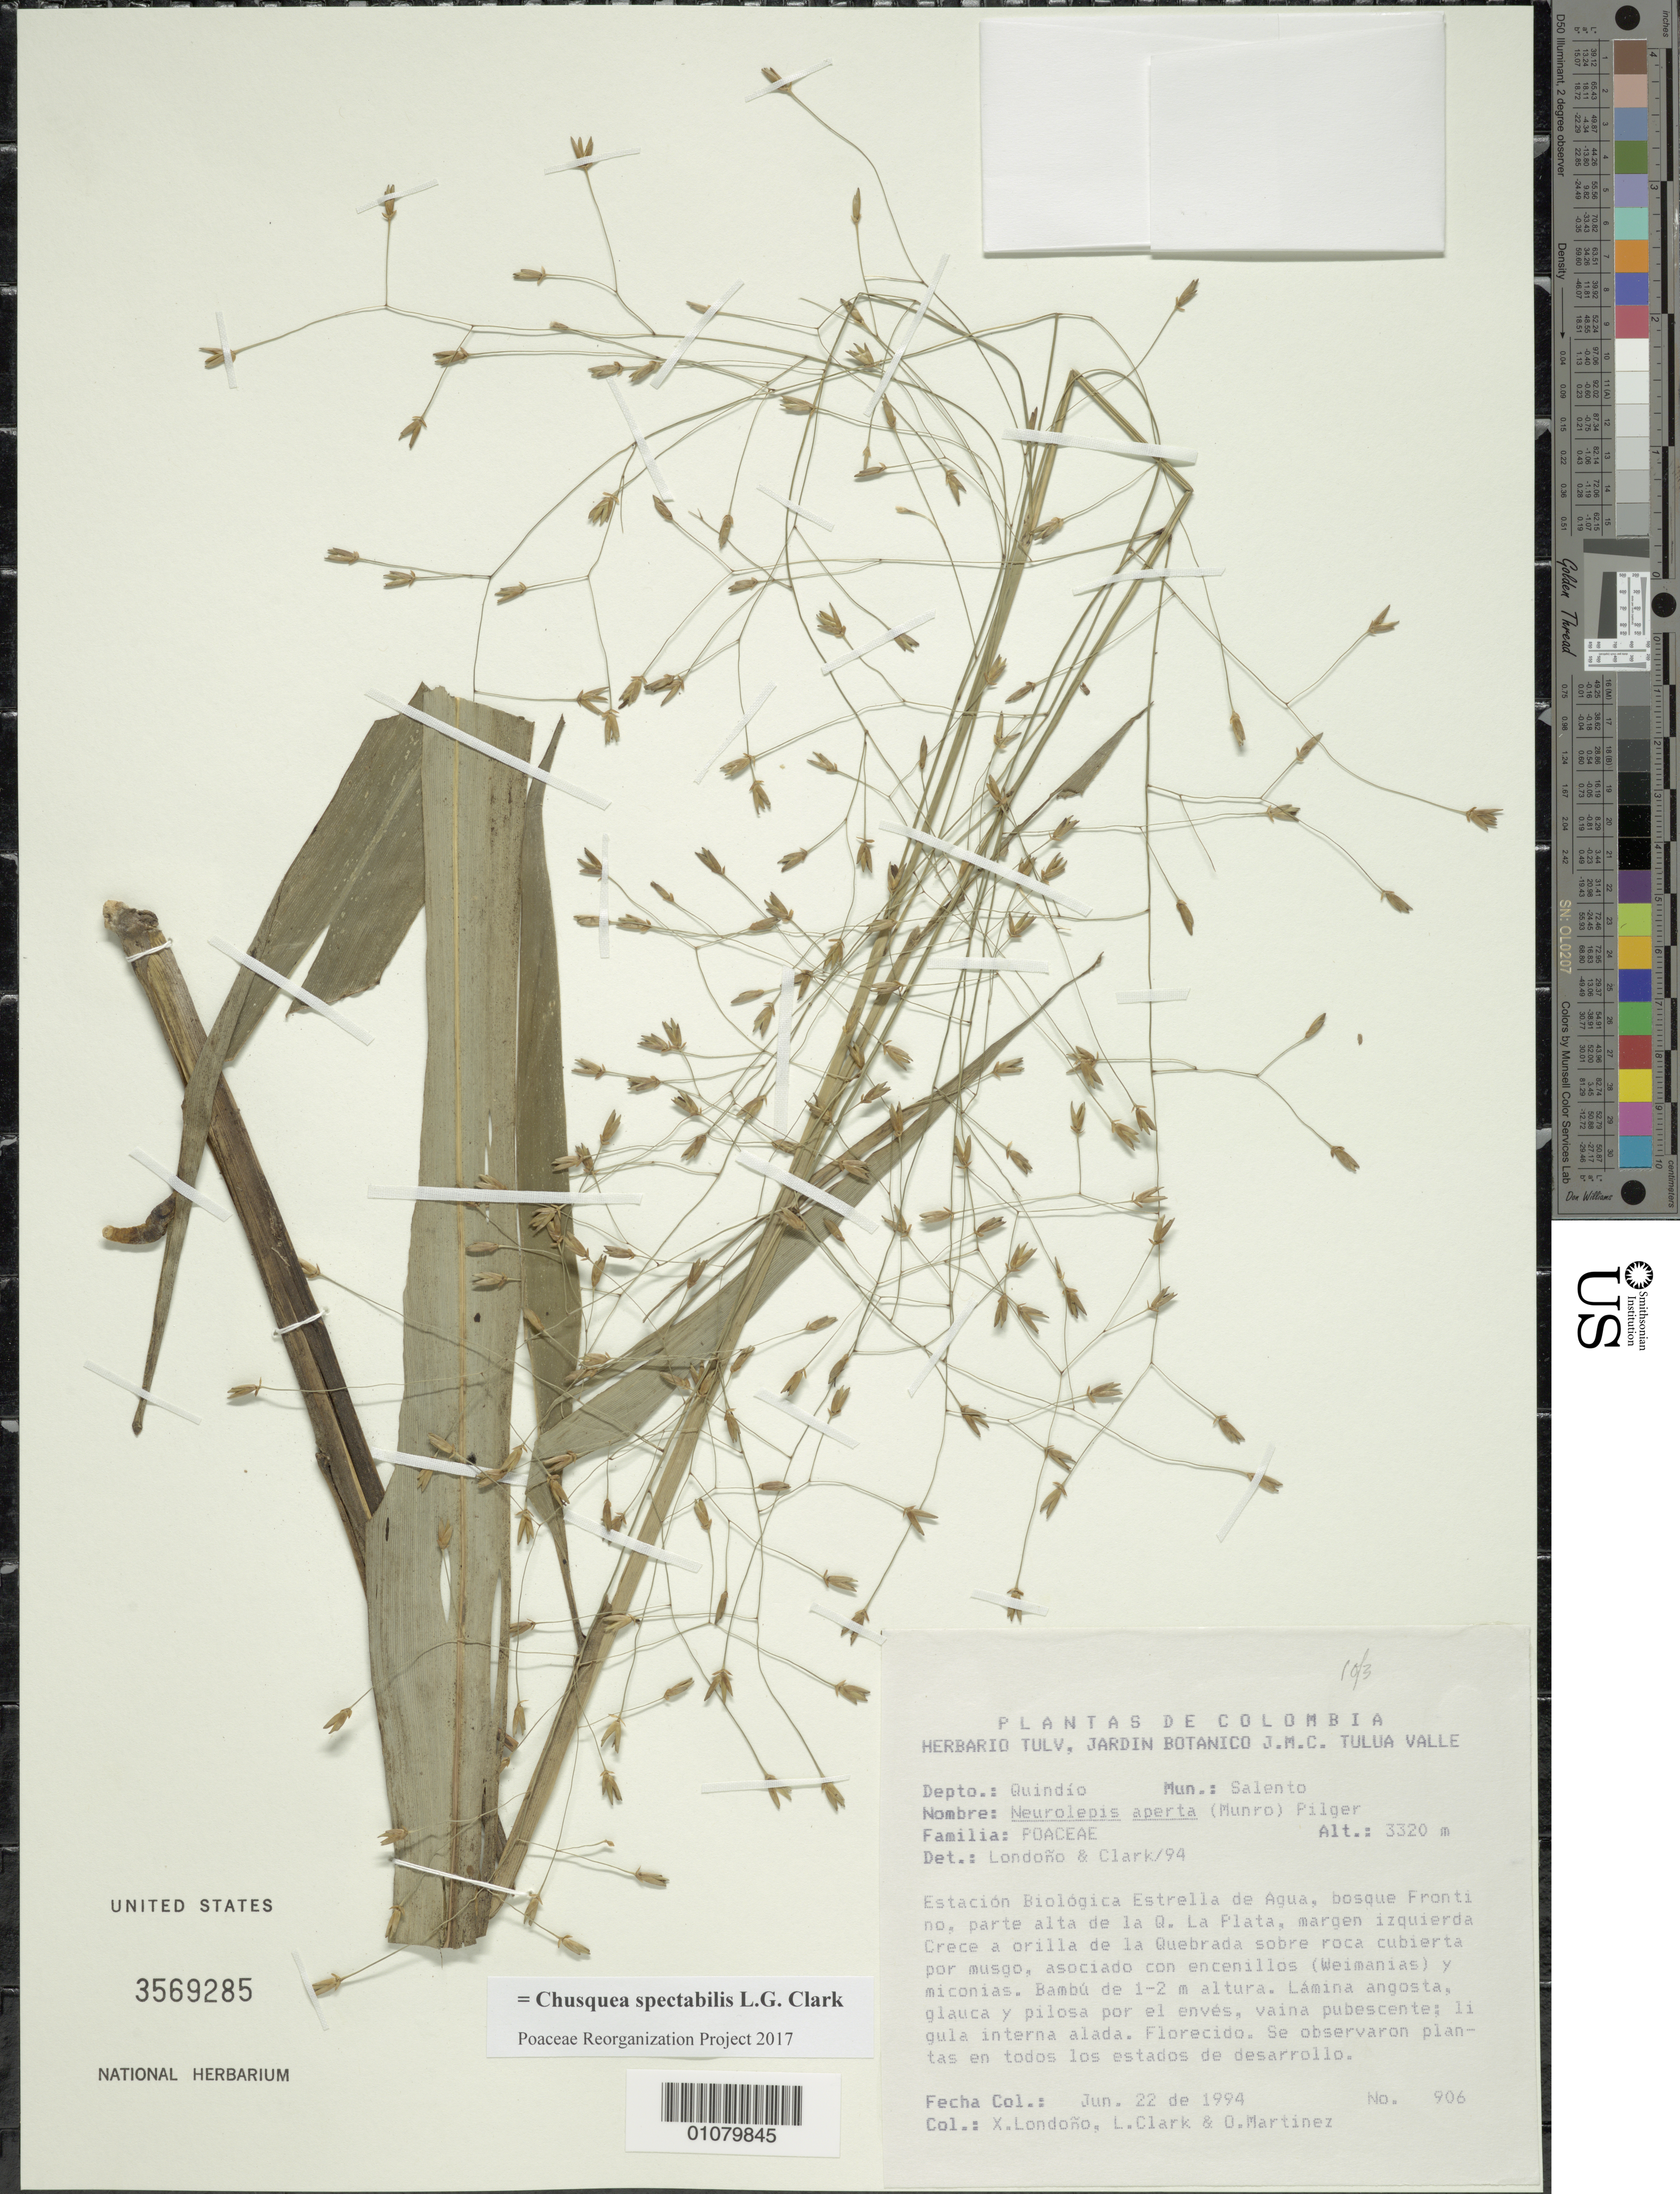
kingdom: Plantae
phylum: Tracheophyta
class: Liliopsida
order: Poales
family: Poaceae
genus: Chusquea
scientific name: Chusquea spectabilis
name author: L.G. Clark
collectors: X. Londoño, J. L. Clark & O. Martinez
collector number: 906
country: Colombia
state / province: Quindío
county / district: Salento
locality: Estacion Biologica Estrella de Agua, Q. La Plata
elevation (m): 3320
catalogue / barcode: US 3569285